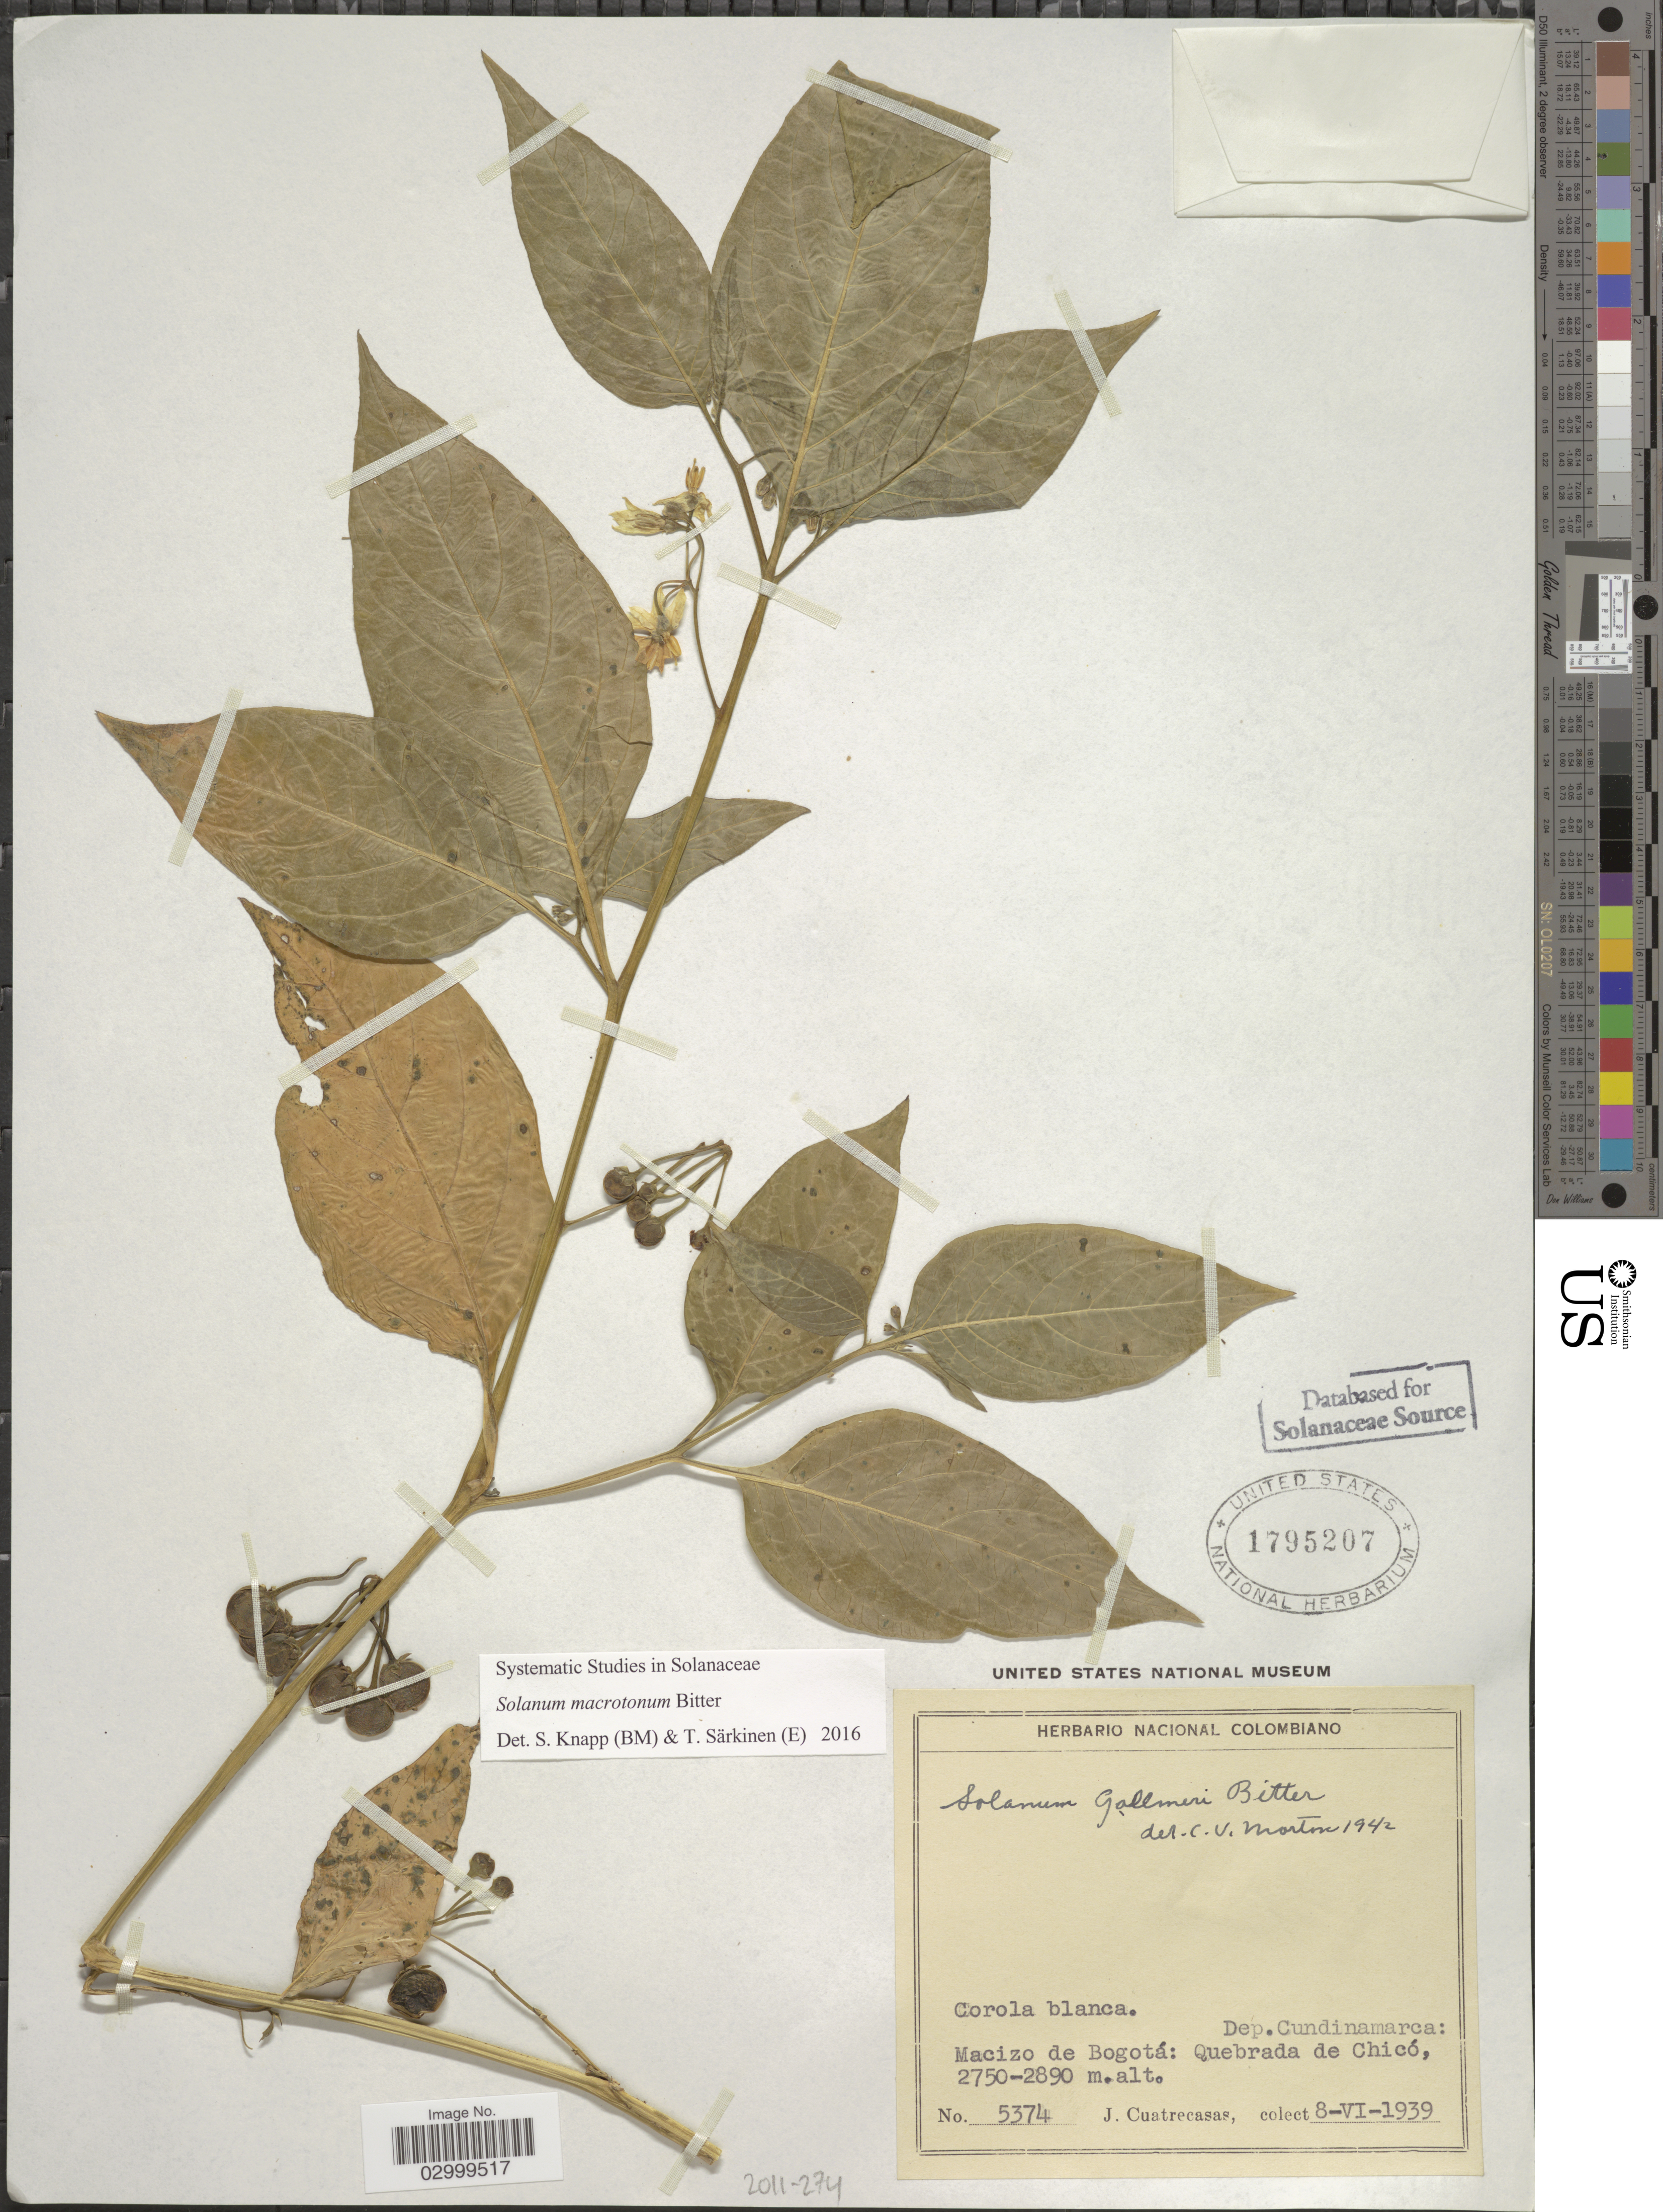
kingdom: Plantae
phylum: Tracheophyta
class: Magnoliopsida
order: Solanales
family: Solanaceae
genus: Solanum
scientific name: Solanum macrotonum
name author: Bitter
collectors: J. Cuatrecasas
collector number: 5374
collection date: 1939-06-08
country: Colombia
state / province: Cundinamarca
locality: Dep. Cundinamarca: Macizo de Bogotá: Quebrada de Chicó.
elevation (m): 2750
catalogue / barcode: US 1795207